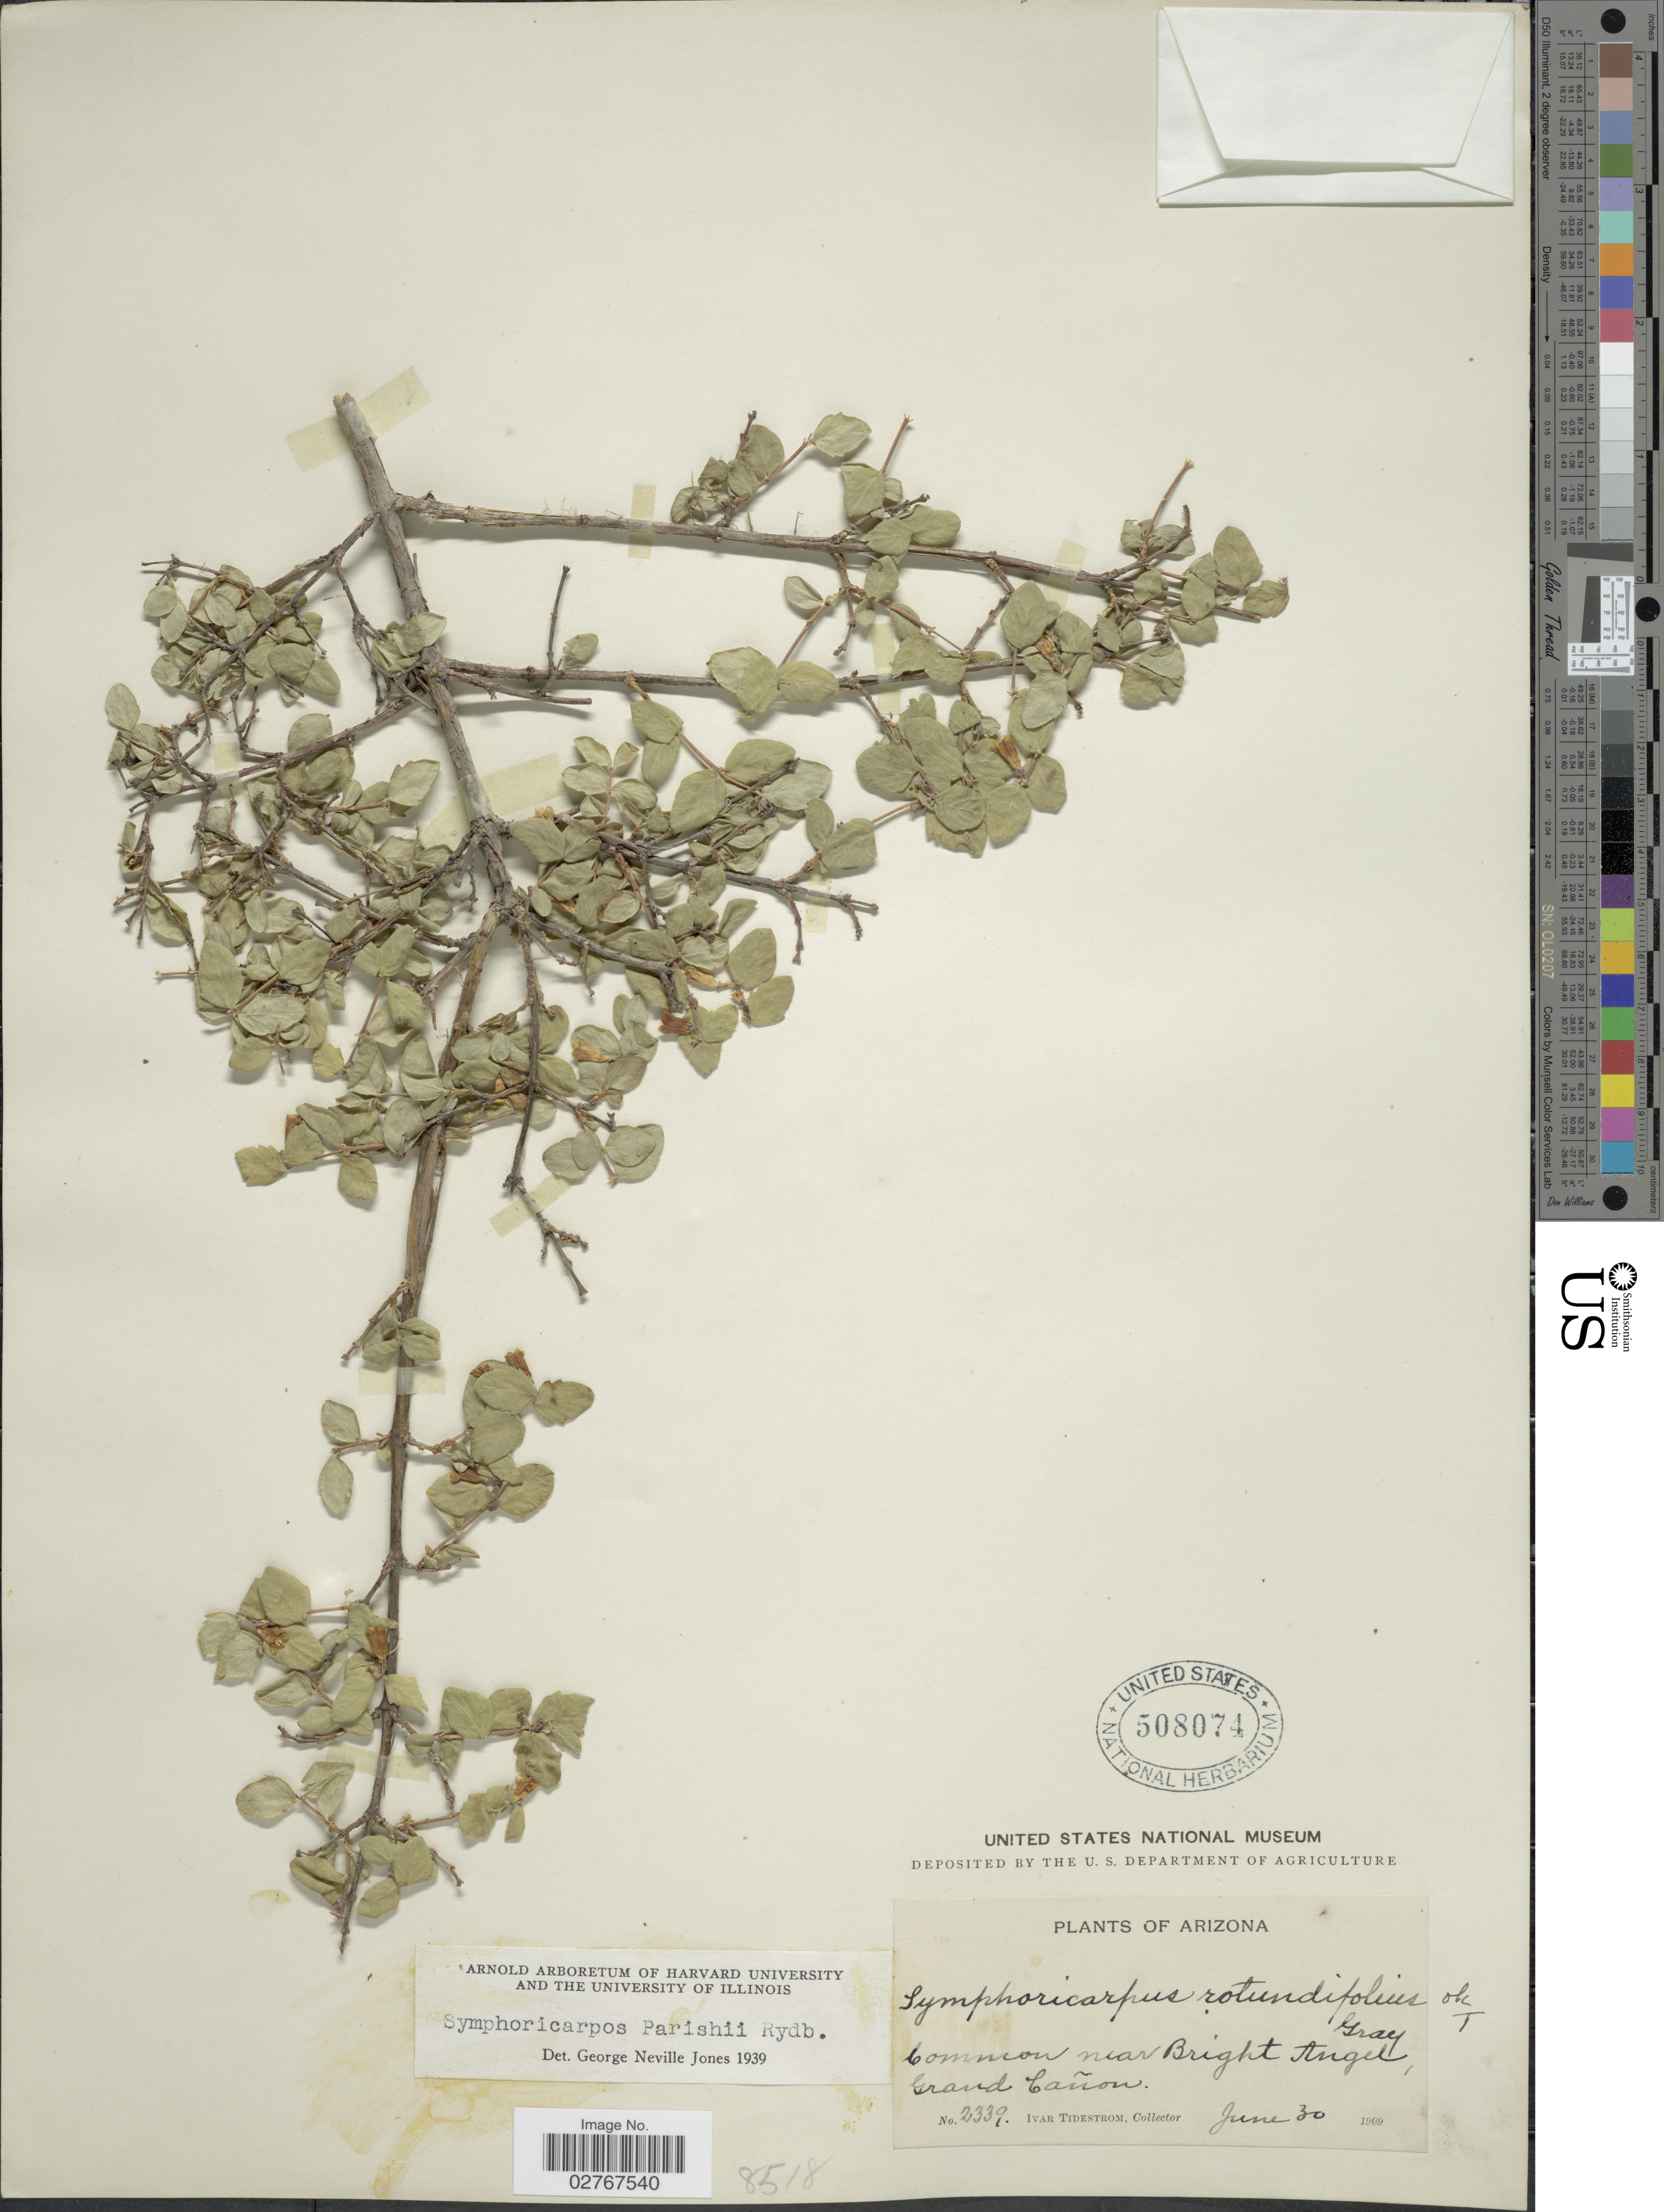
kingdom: Plantae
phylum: Tracheophyta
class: Magnoliopsida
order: Dipsacales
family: Caprifoliaceae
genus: Symphoricarpos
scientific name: Symphoricarpos parishii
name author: Rydb.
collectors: I. F. Tidestrom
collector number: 2339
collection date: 1909-06-30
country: United States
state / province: Arizona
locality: Common near Bright Angel, Grand Cañon.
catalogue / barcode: US 508074